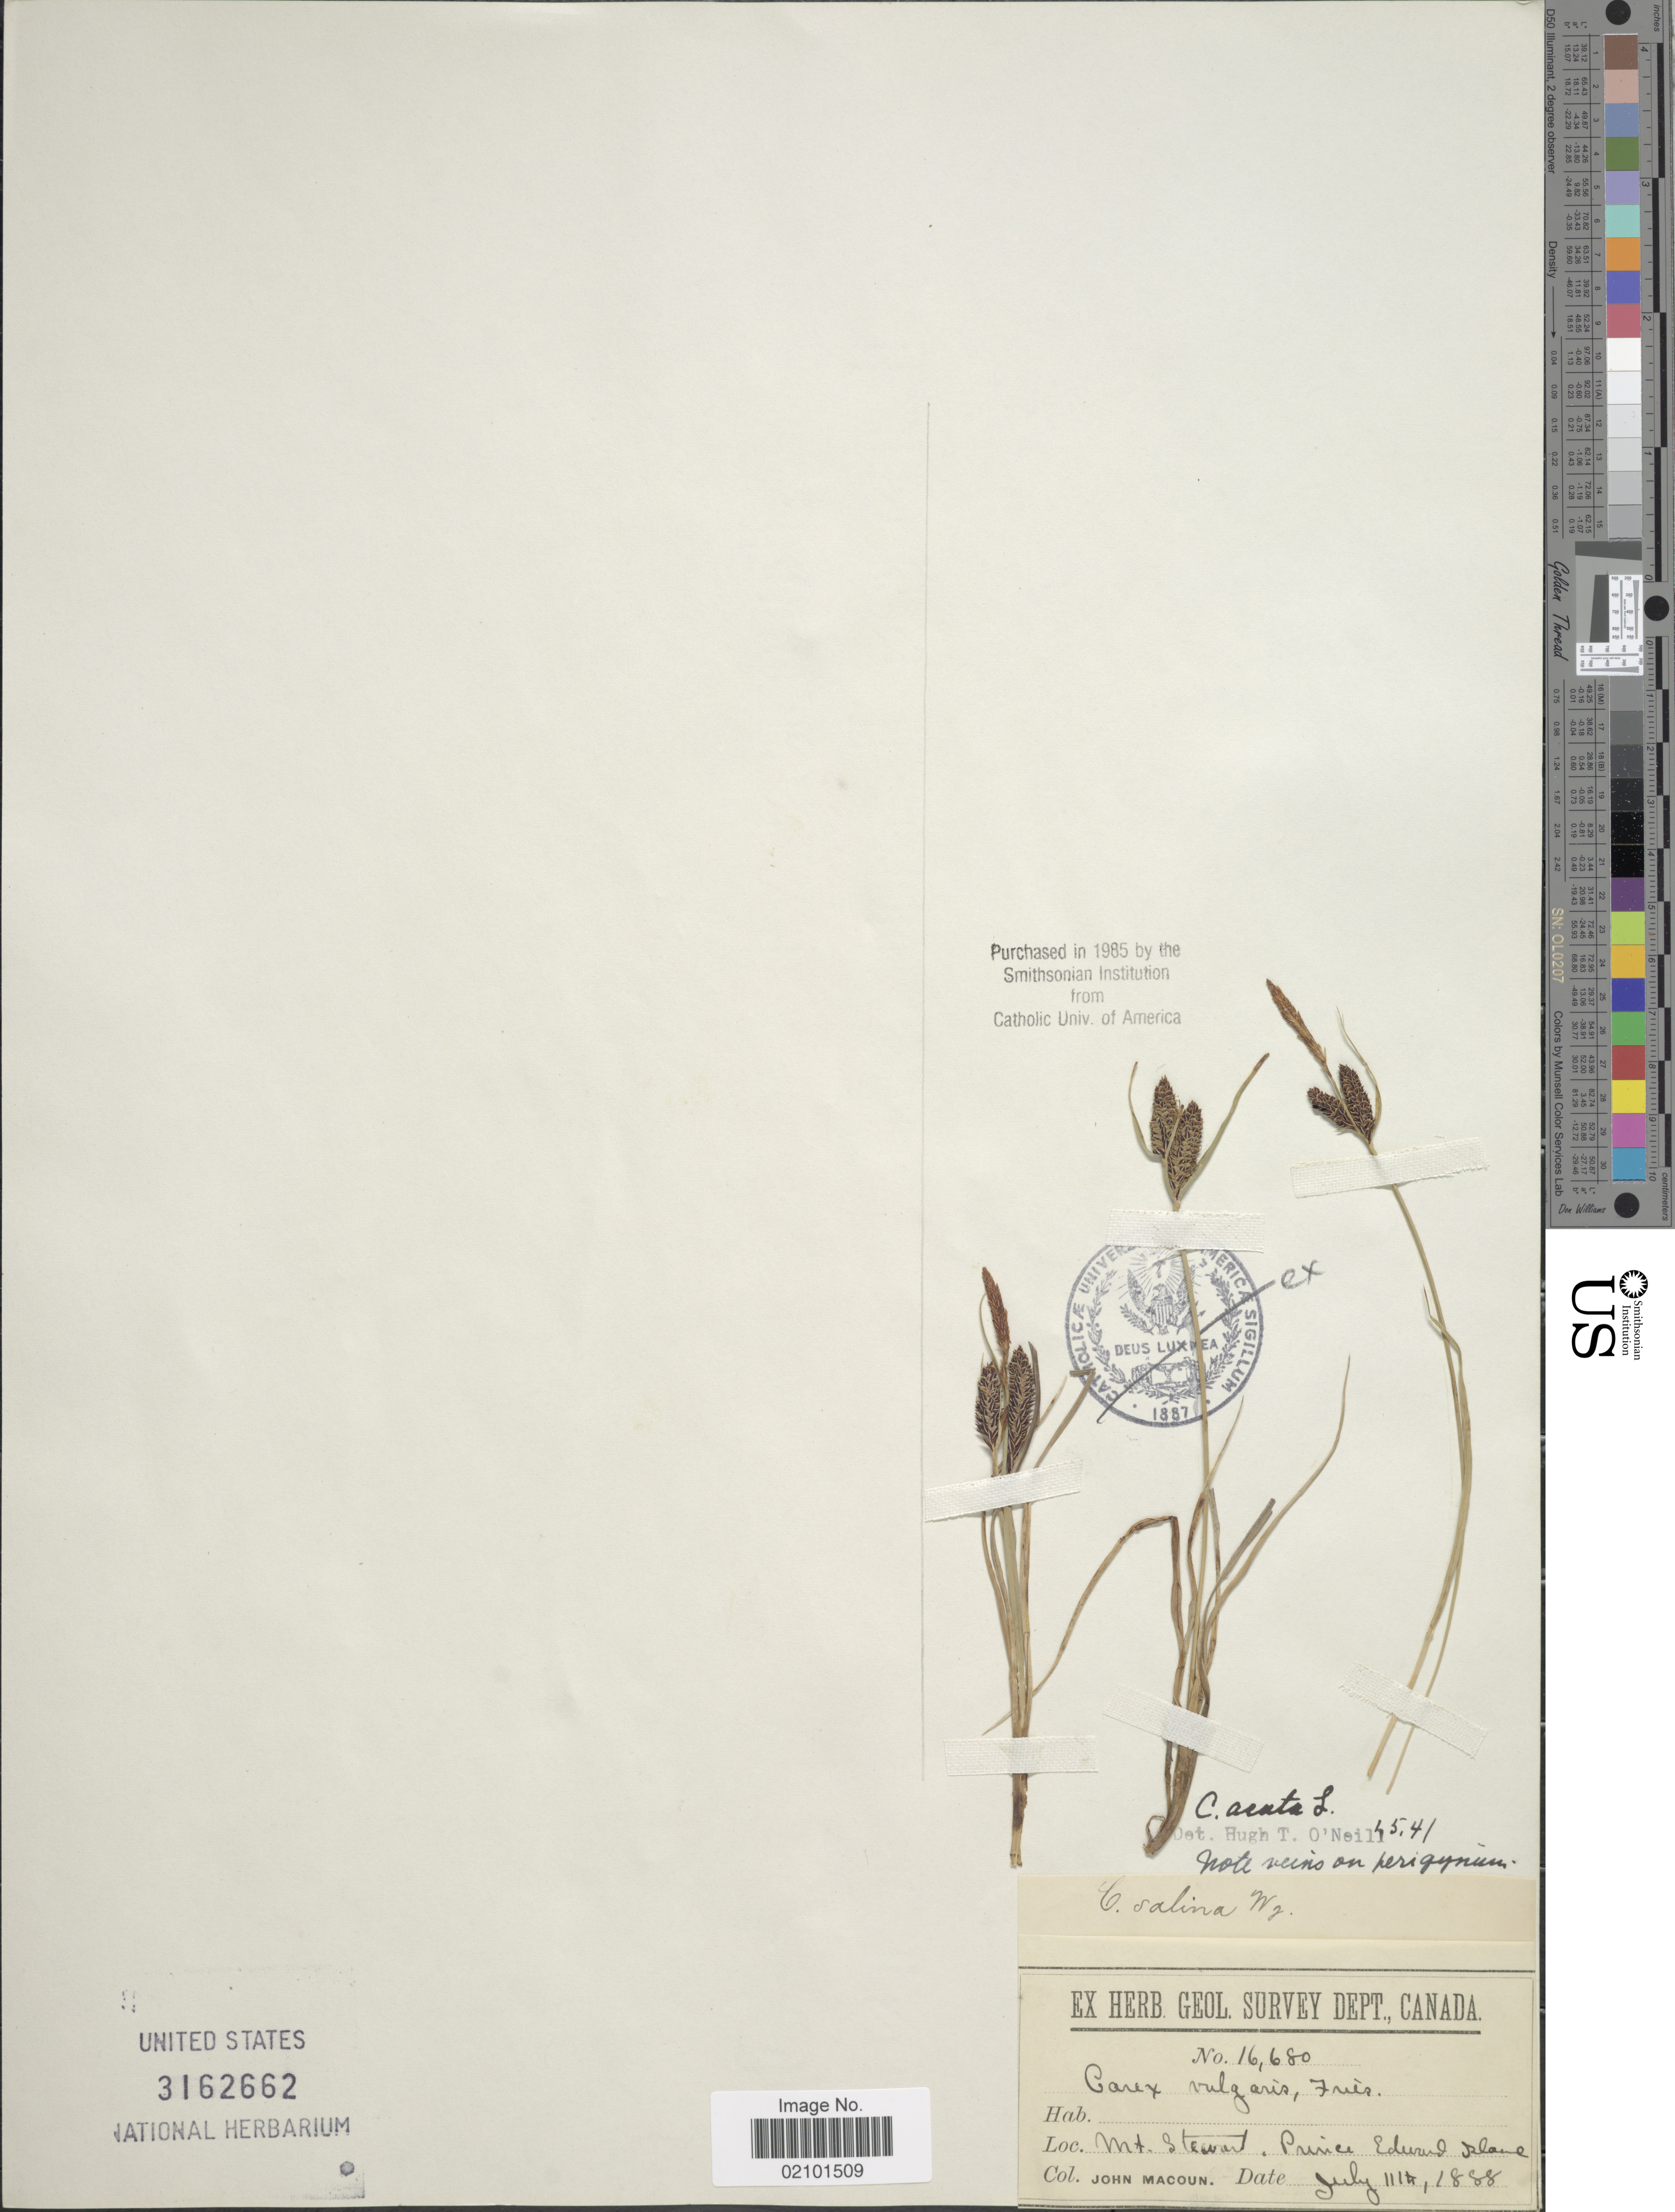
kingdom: Plantae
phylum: Tracheophyta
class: Liliopsida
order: Poales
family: Cyperaceae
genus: Carex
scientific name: Carex acuta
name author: L.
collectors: J. Macoun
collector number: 16680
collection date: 1888-07-11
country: Canada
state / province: Prince Edward Island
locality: Mt. Stewart, Prince Edward Island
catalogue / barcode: US 3162662